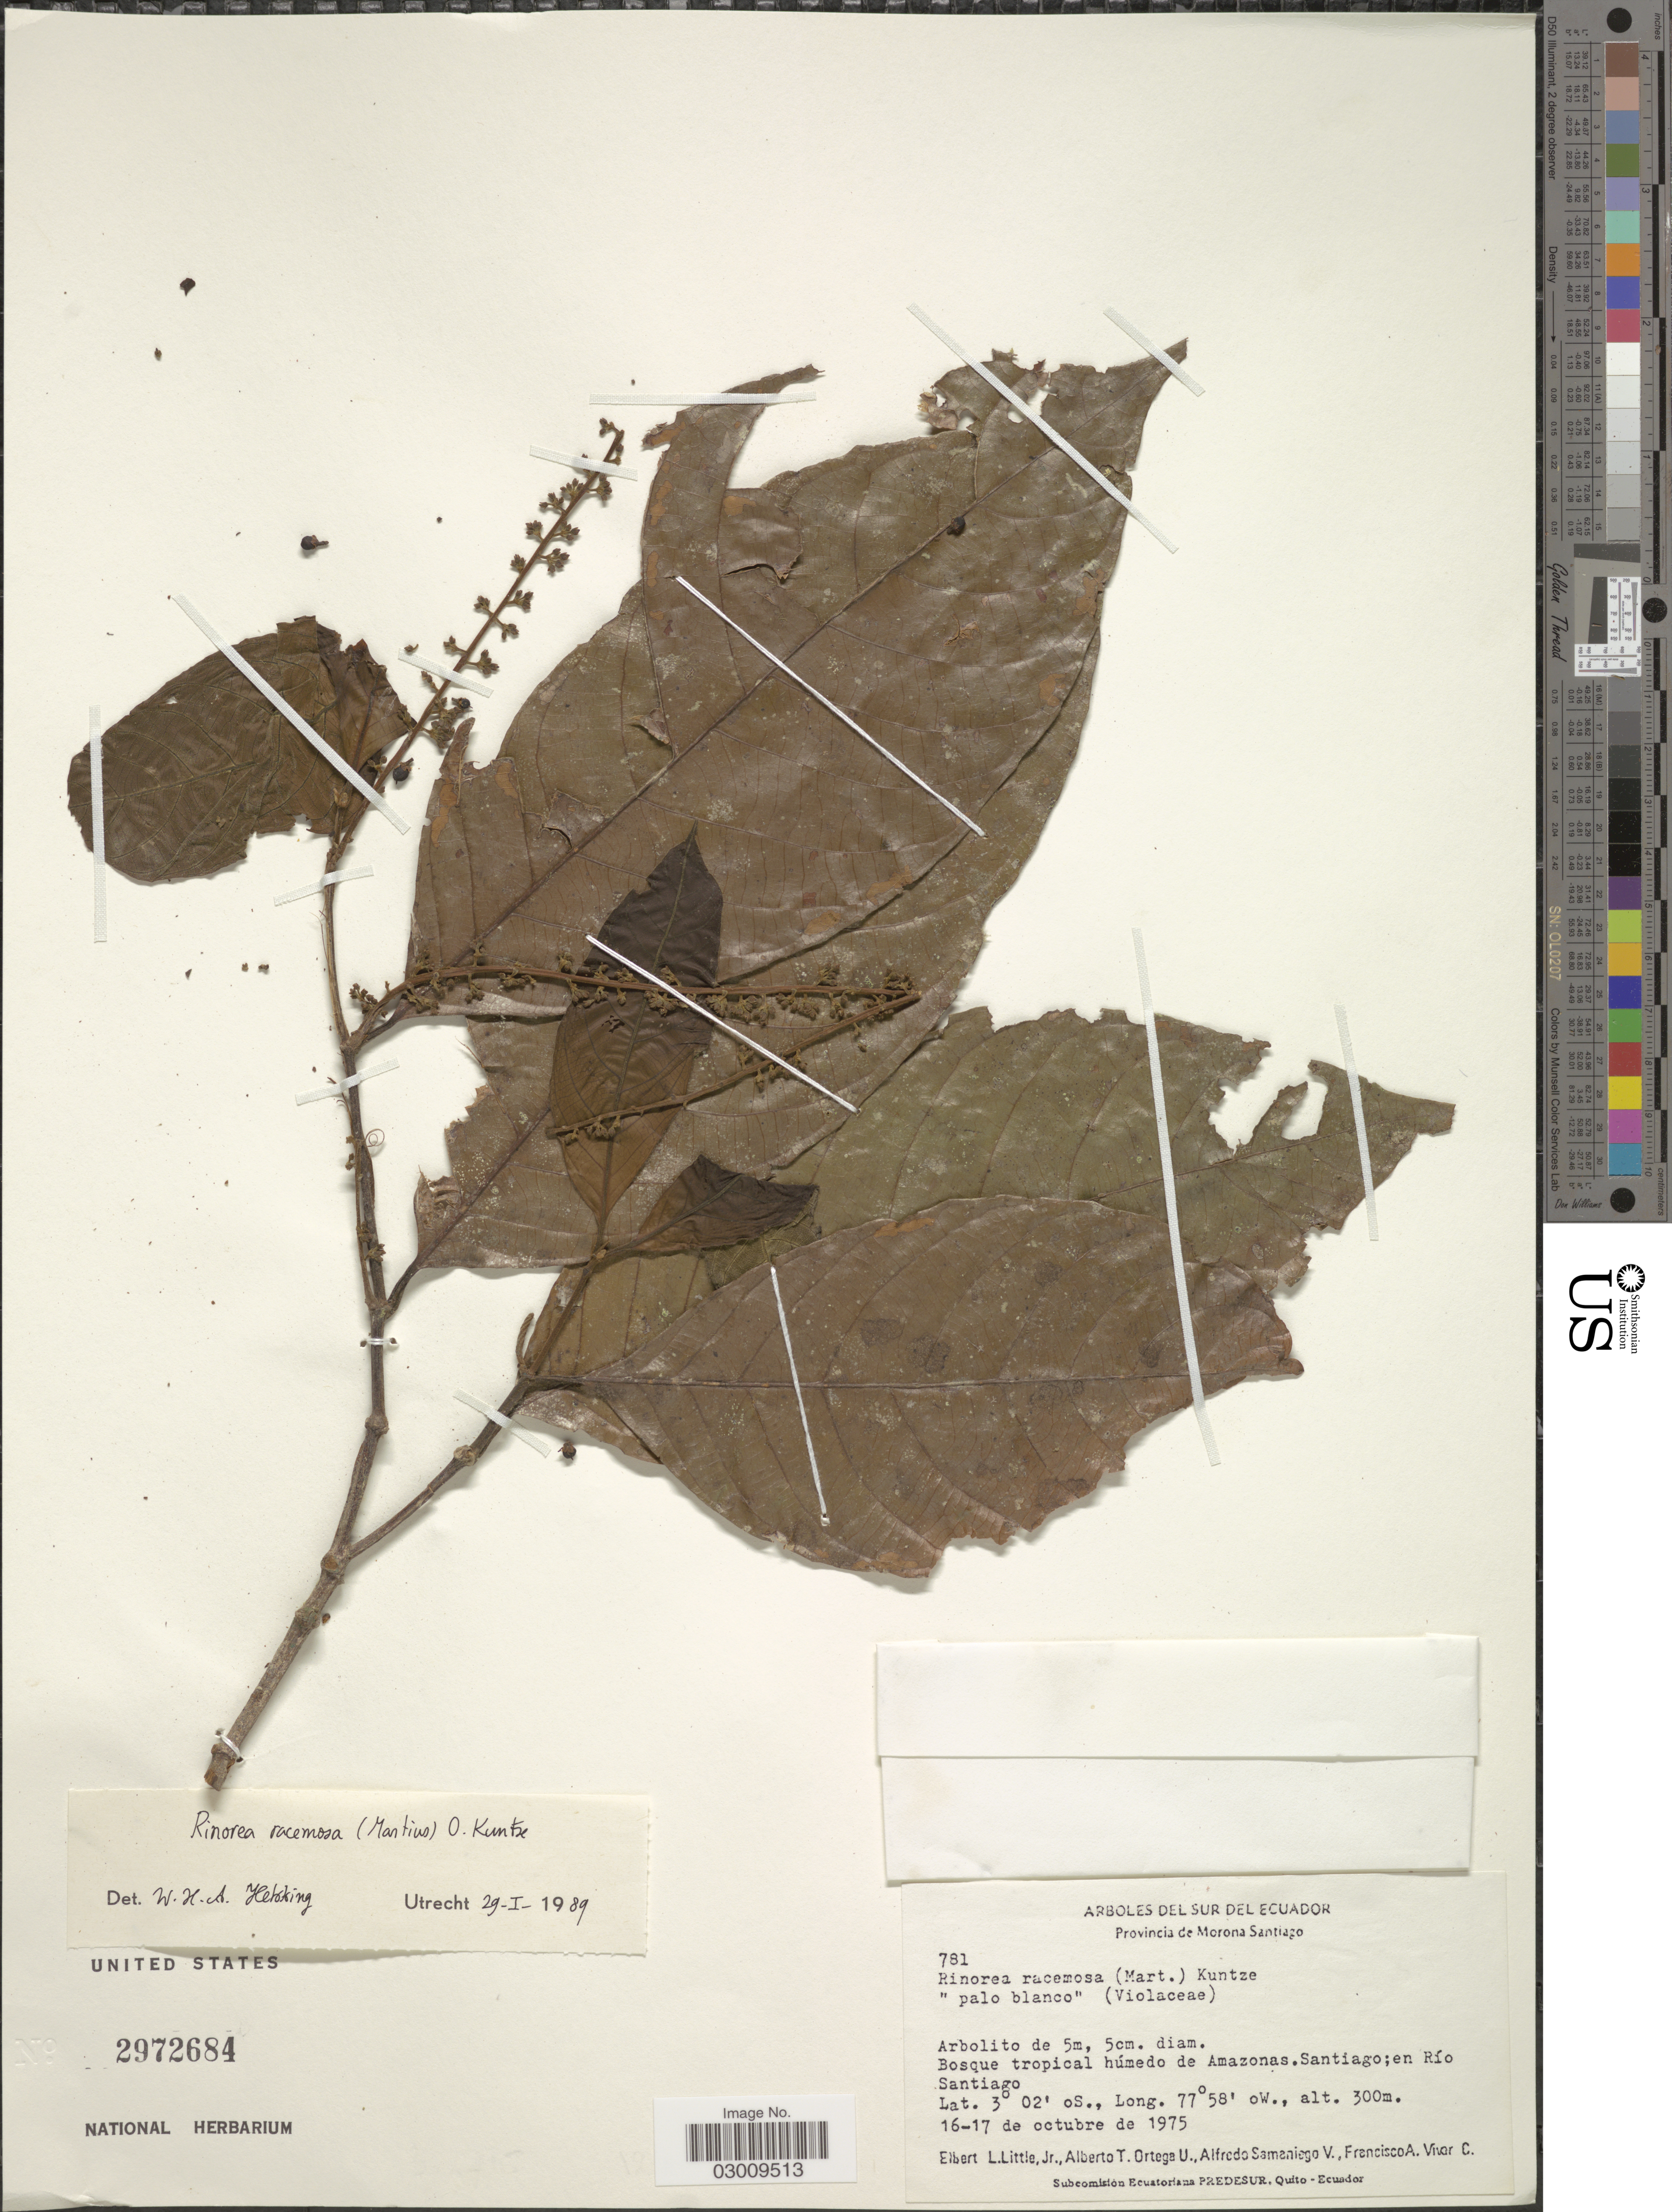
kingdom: Plantae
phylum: Tracheophyta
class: Magnoliopsida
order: Malpighiales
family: Violaceae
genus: Rinorea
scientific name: Rinorea racemosa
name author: (Mart.) Kuntze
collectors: E. L. Little, A. T. Ortega U., A. V. Samaniego, A. V. Samaniego & et al.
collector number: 781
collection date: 1975-10-16/1975-10-17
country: Ecuador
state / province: Morona-Santiago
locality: Provincia de Morona Santiago. Bosque tropical húmedo de Amazonas. Santiago; en Río Santiago.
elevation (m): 300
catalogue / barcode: US 2972684